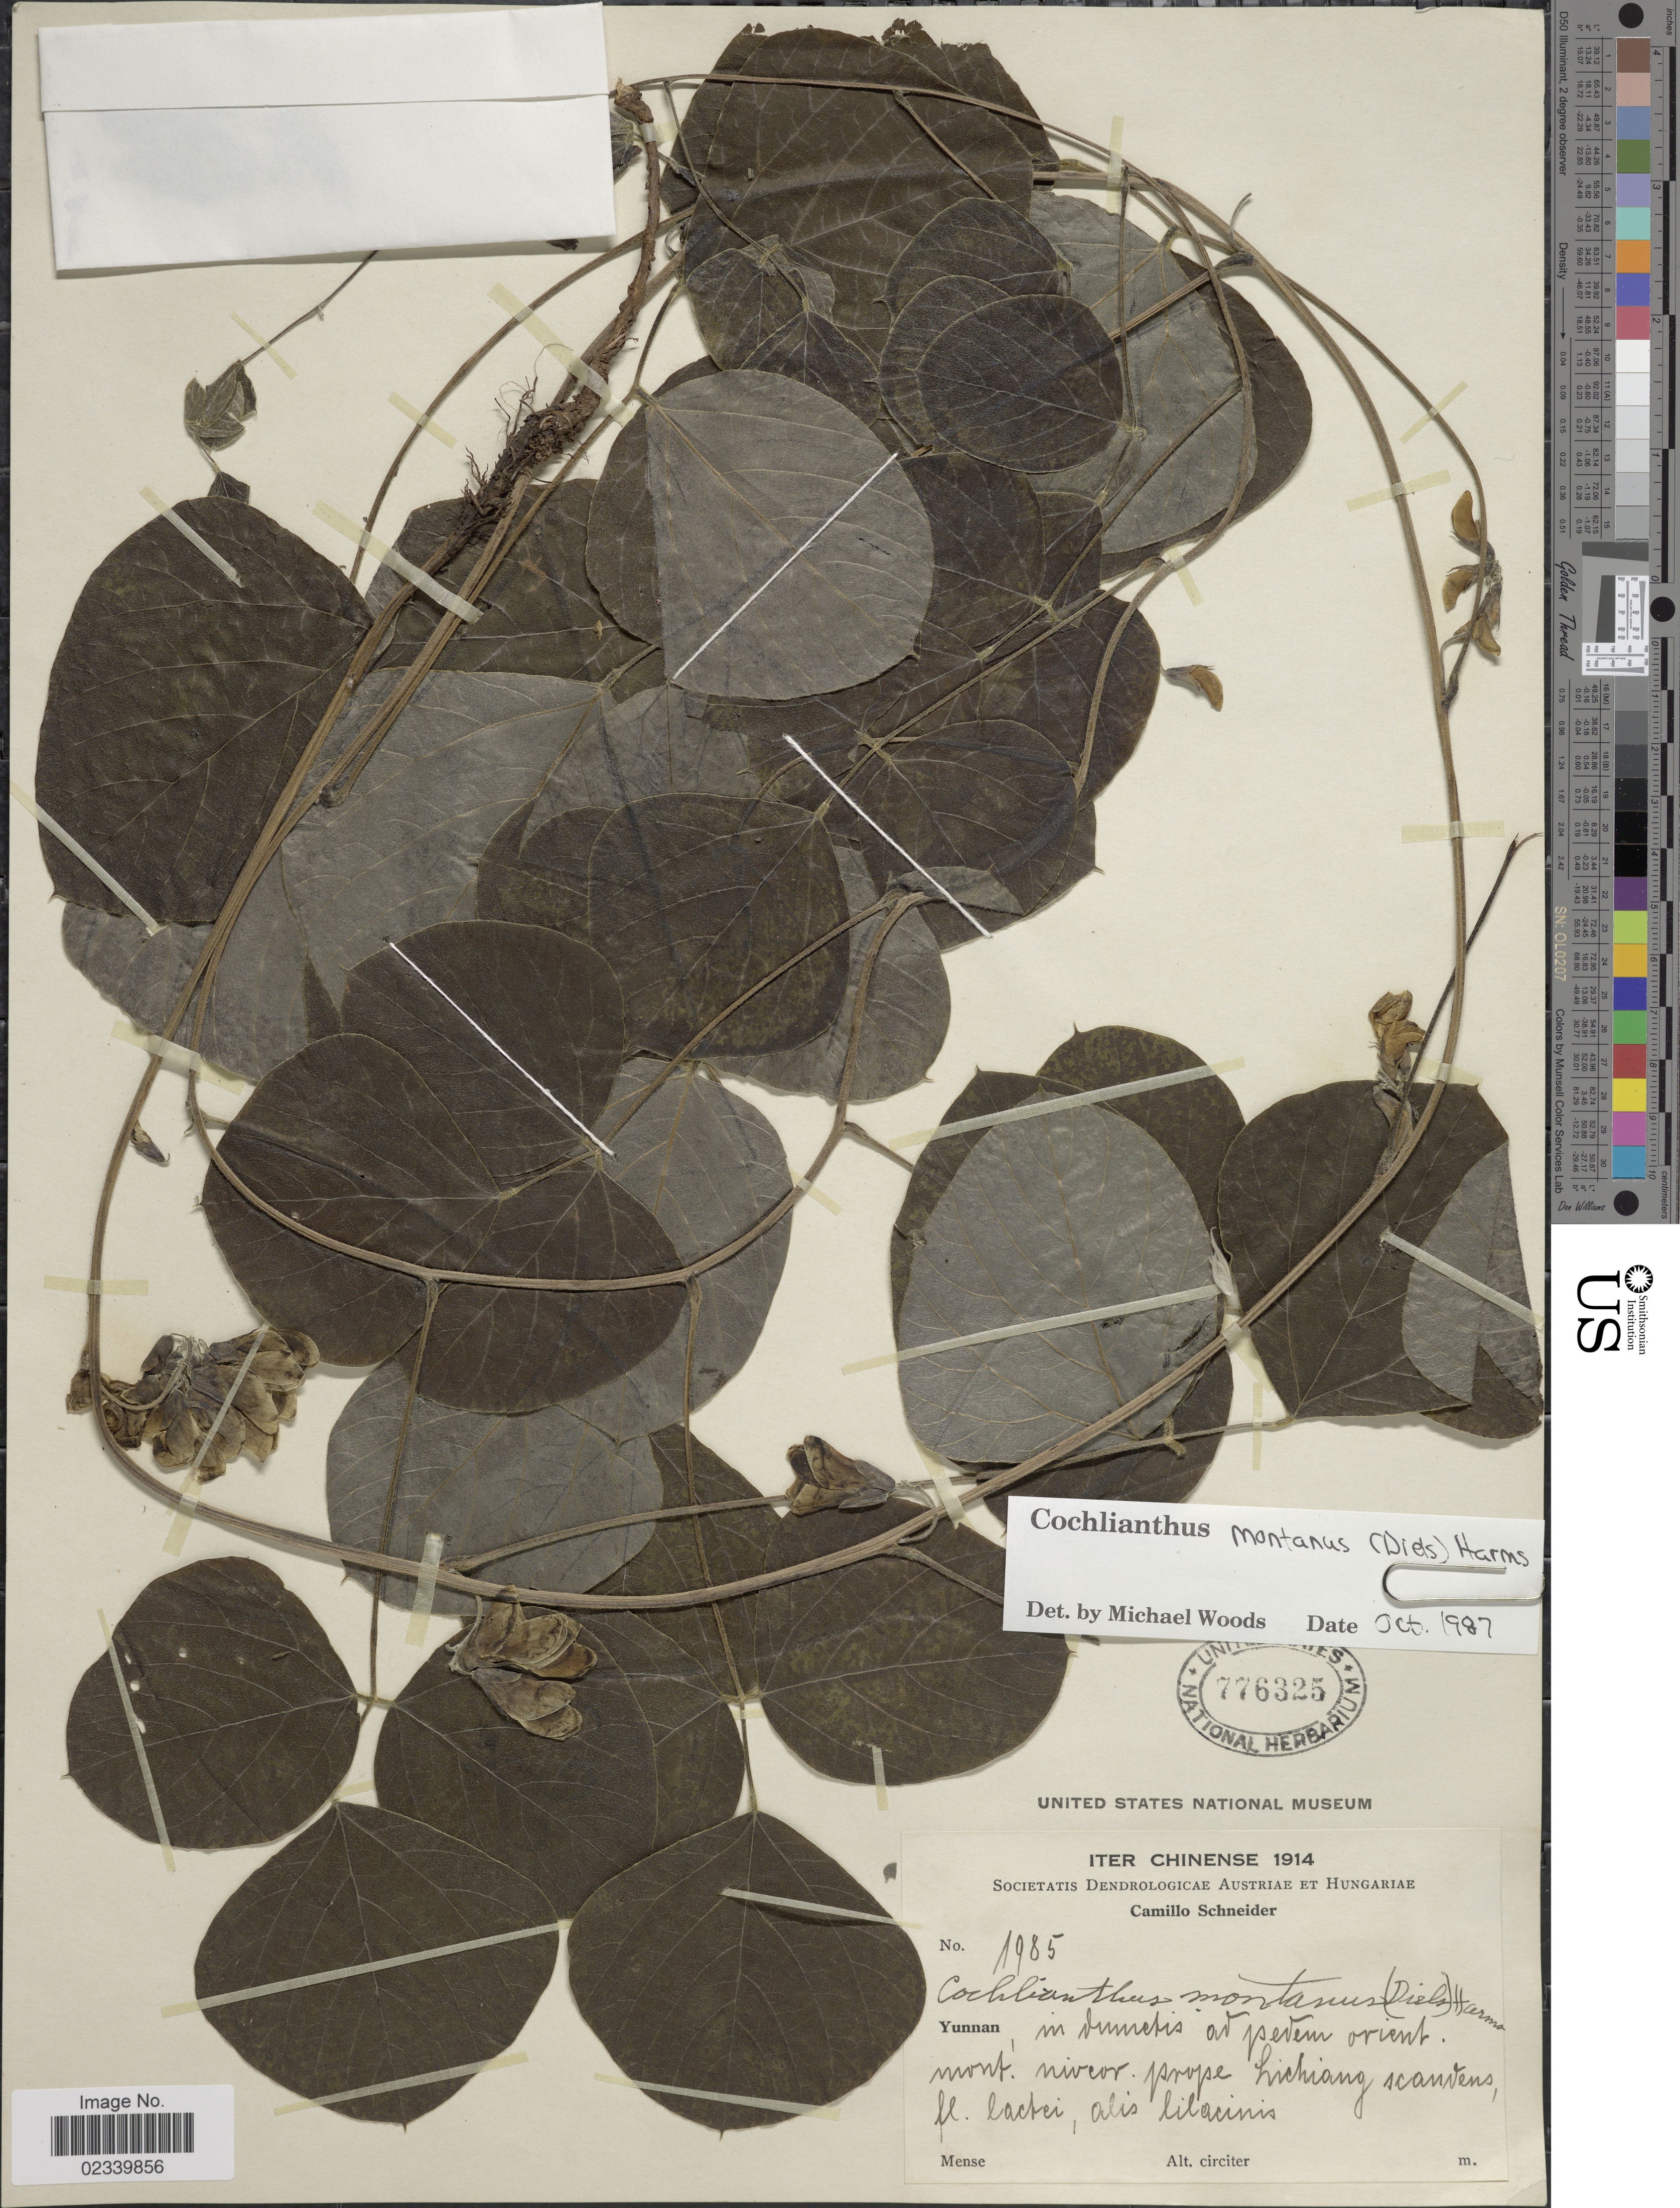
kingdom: Plantae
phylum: Tracheophyta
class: Magnoliopsida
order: Fabales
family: Fabaceae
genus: Cochlianthus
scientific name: Cochlianthus montanus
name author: (Diels) Harms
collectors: C. K. Schneider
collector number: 1985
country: China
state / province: Yunnan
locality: Yunnan, in dumetis ad pedem orient mont. Niveor [interpreted], prope Lichiang scandens.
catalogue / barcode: US 776325